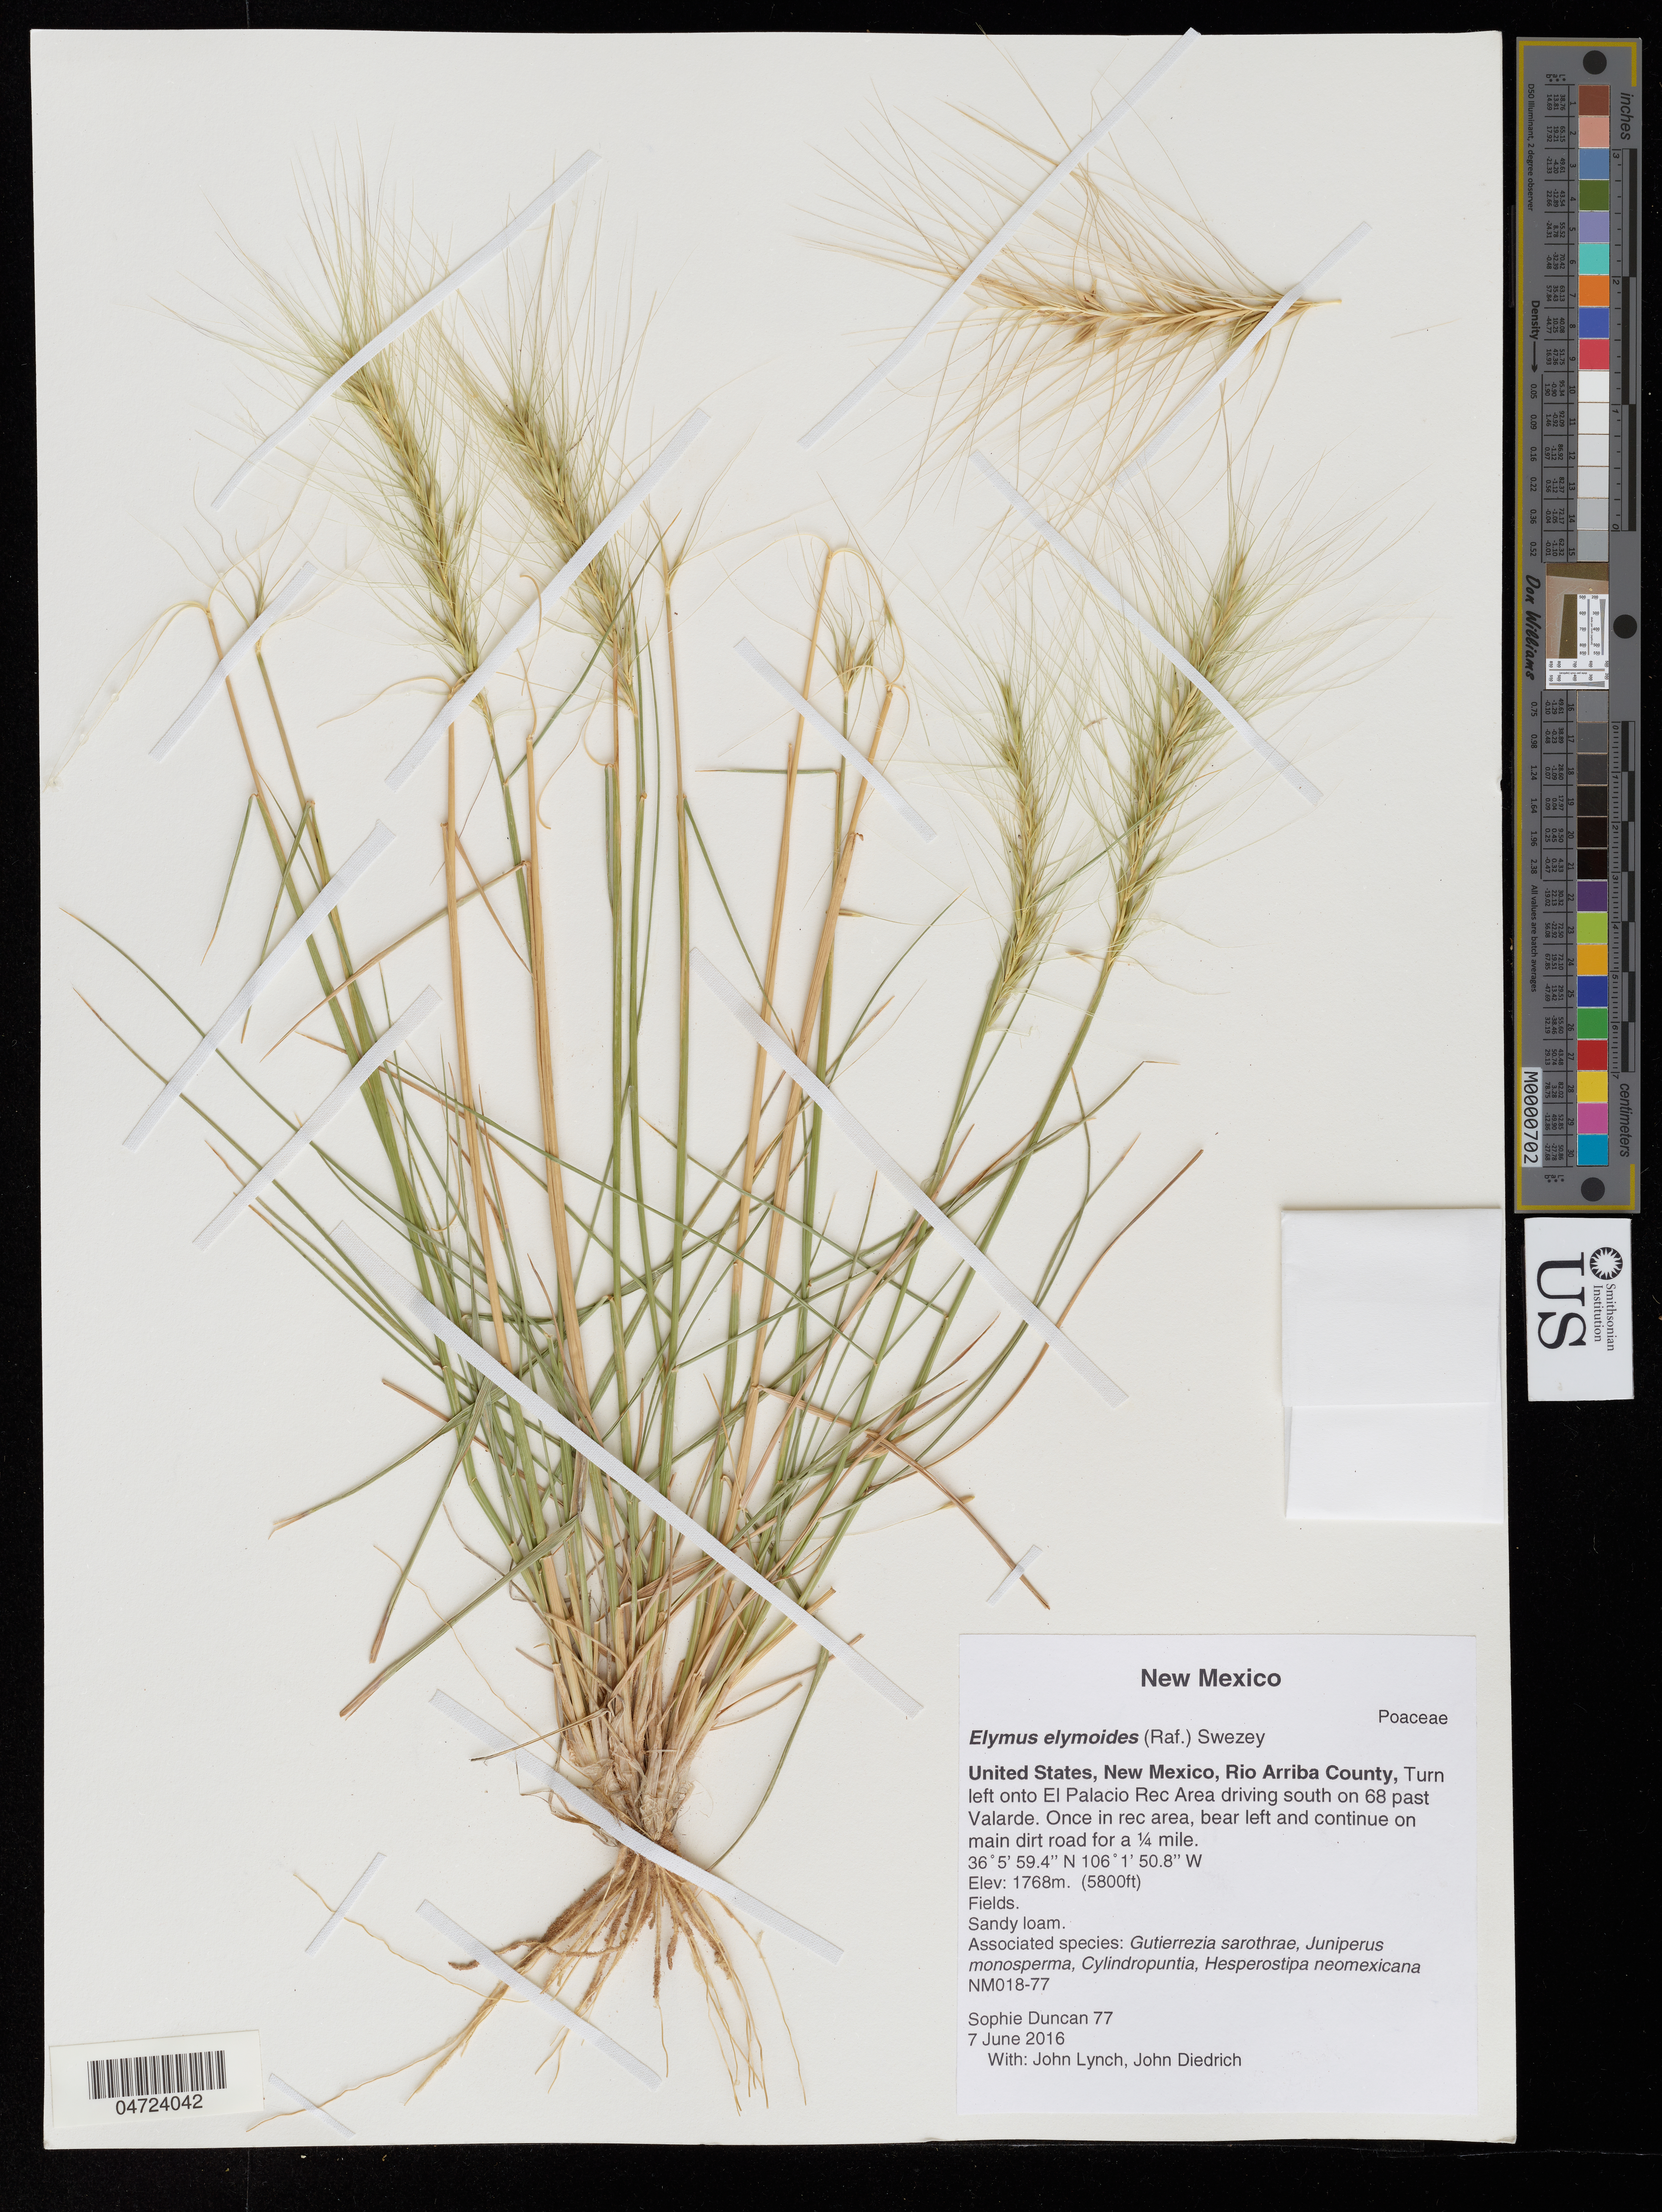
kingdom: Plantae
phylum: Tracheophyta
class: Liliopsida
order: Poales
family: Poaceae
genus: Elymus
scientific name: Elymus elymoides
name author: (Raf.) Swezey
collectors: S. Duncan, J. Lynch & J. Diedrich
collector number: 77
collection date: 2016-06-07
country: United States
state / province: New Mexico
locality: Rio Arriba County, Turn left onto El Palacio Rec Area driving south on 68 past Valarde. Once in rec area, bear left and continue on main dirt road for a ¼ mile.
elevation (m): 1768